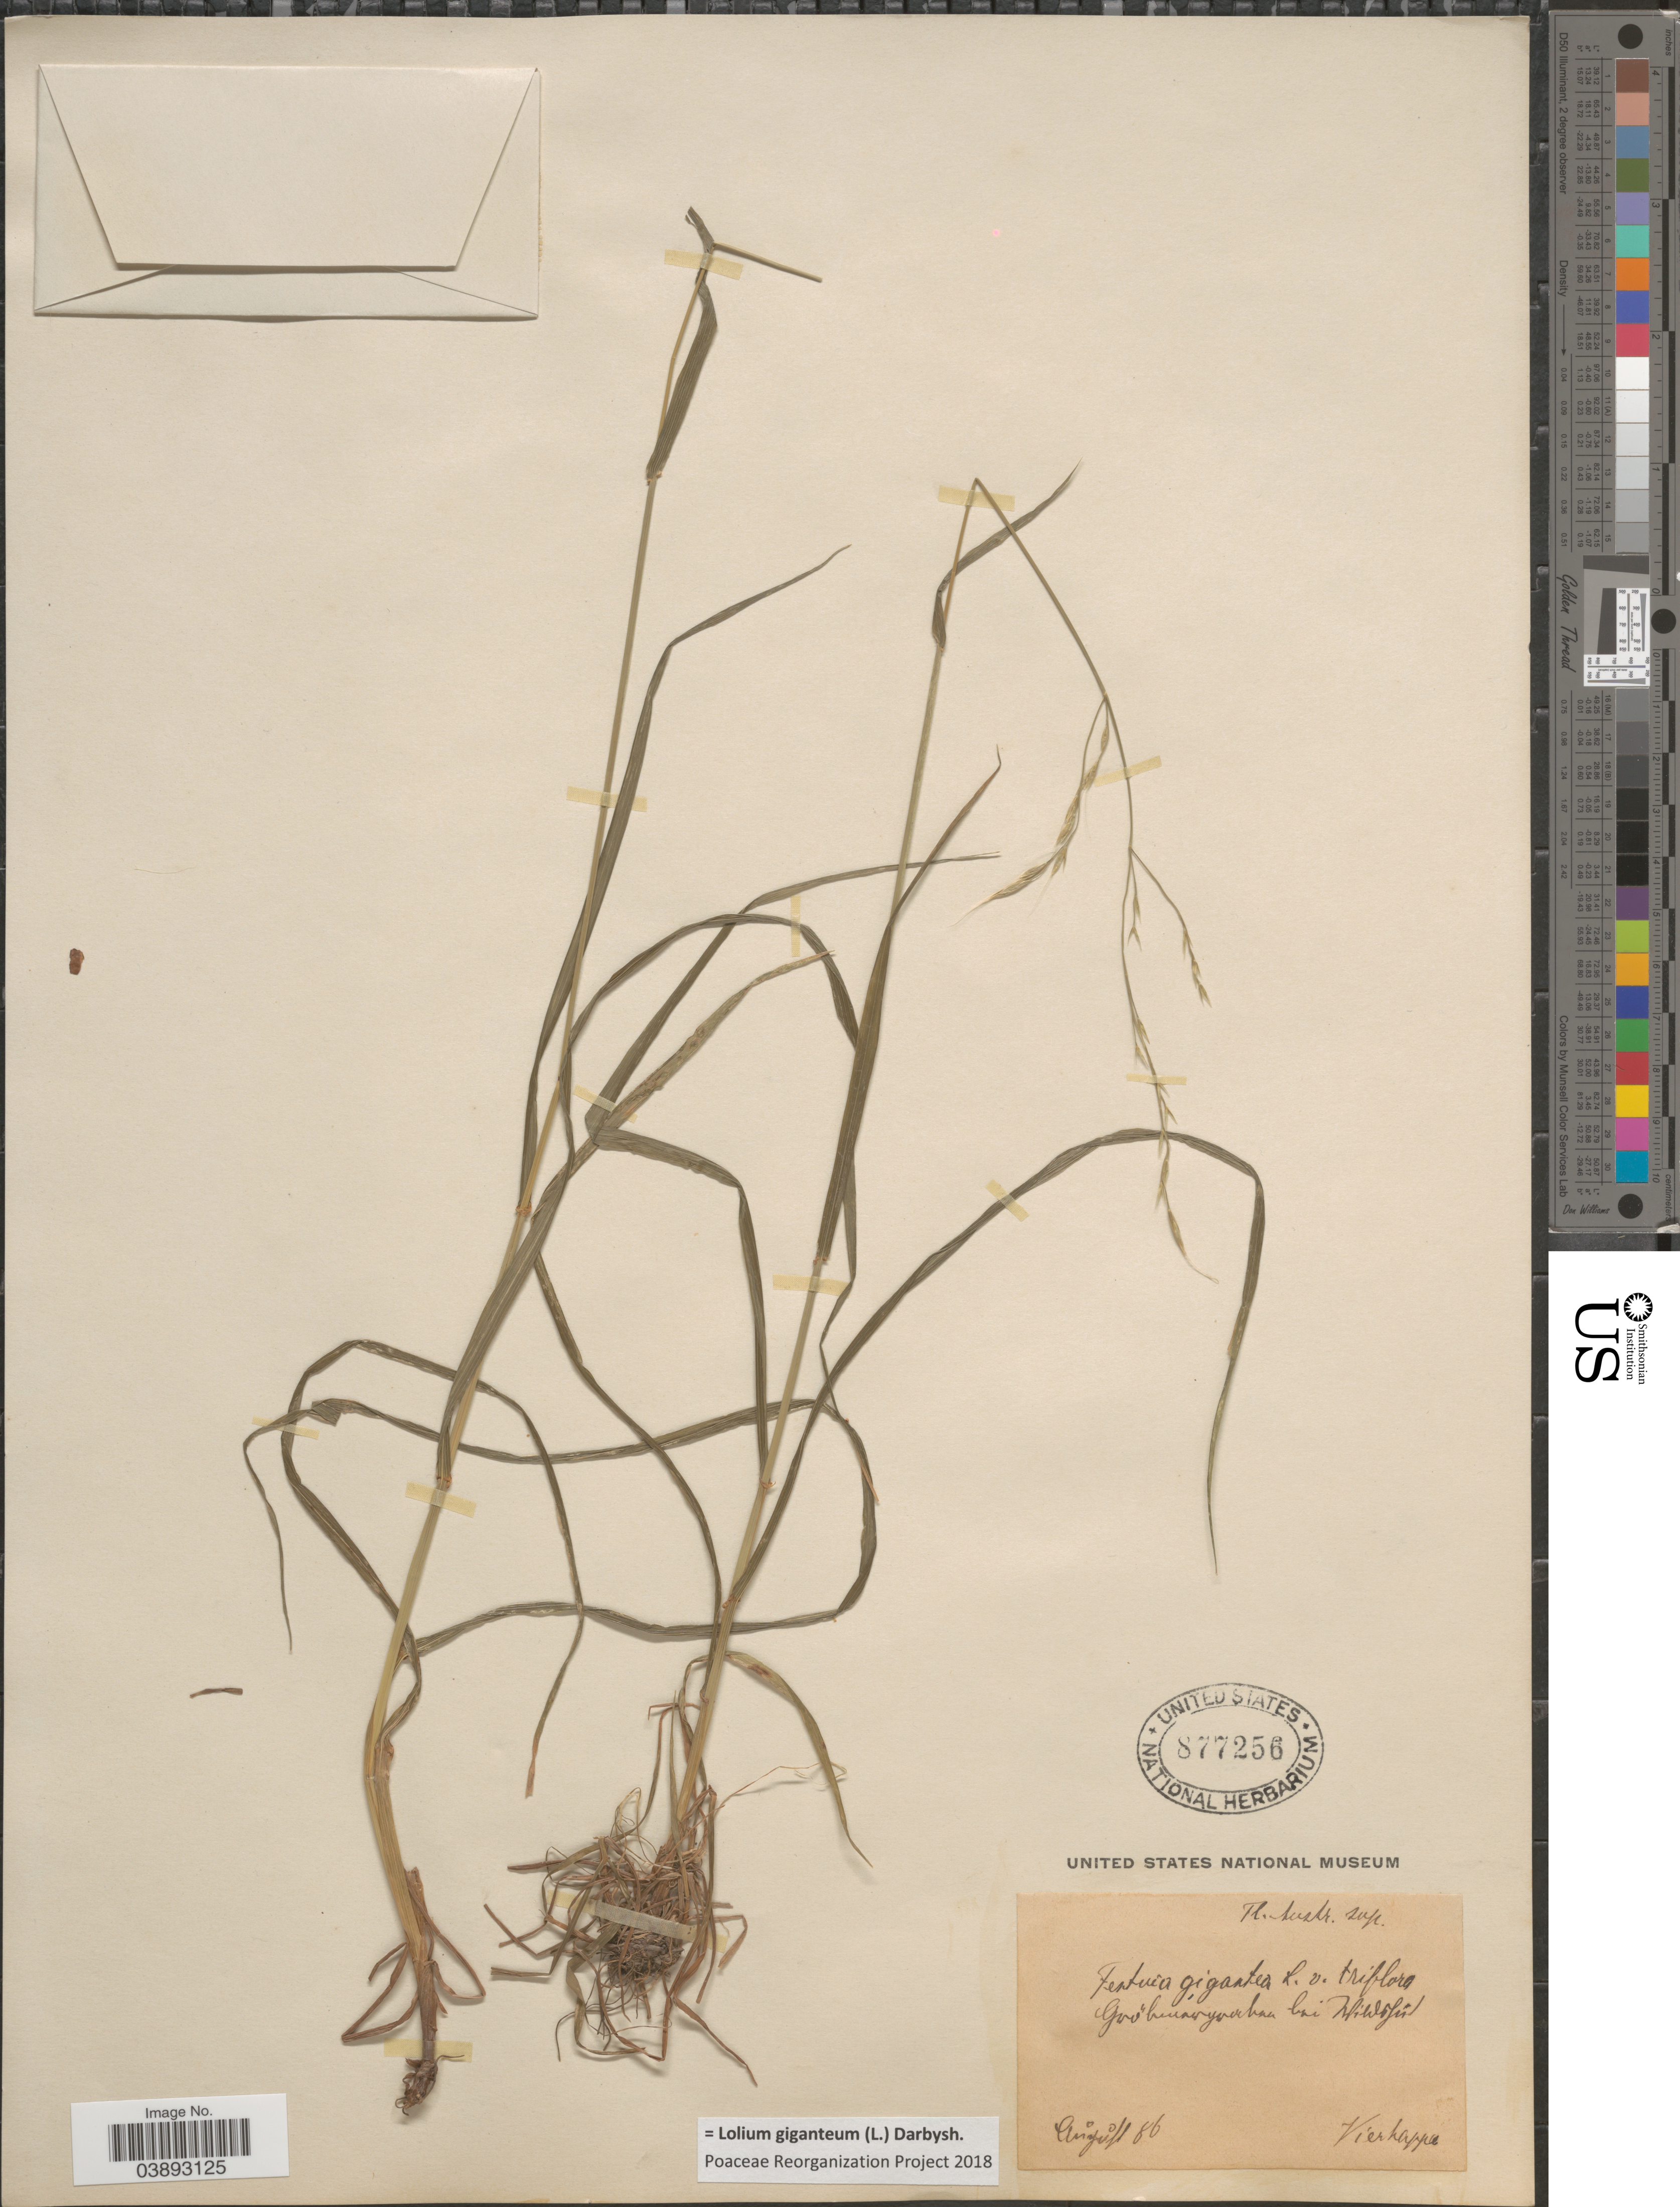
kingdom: Plantae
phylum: Tracheophyta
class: Liliopsida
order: Poales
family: Poaceae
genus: Lolium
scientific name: Lolium giganteum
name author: (L.) Darbysh.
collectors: F. Vierhapper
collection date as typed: Transcribed d/m/y: /8/86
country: Austria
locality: Austr. sup. [illegible text].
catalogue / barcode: US 877256